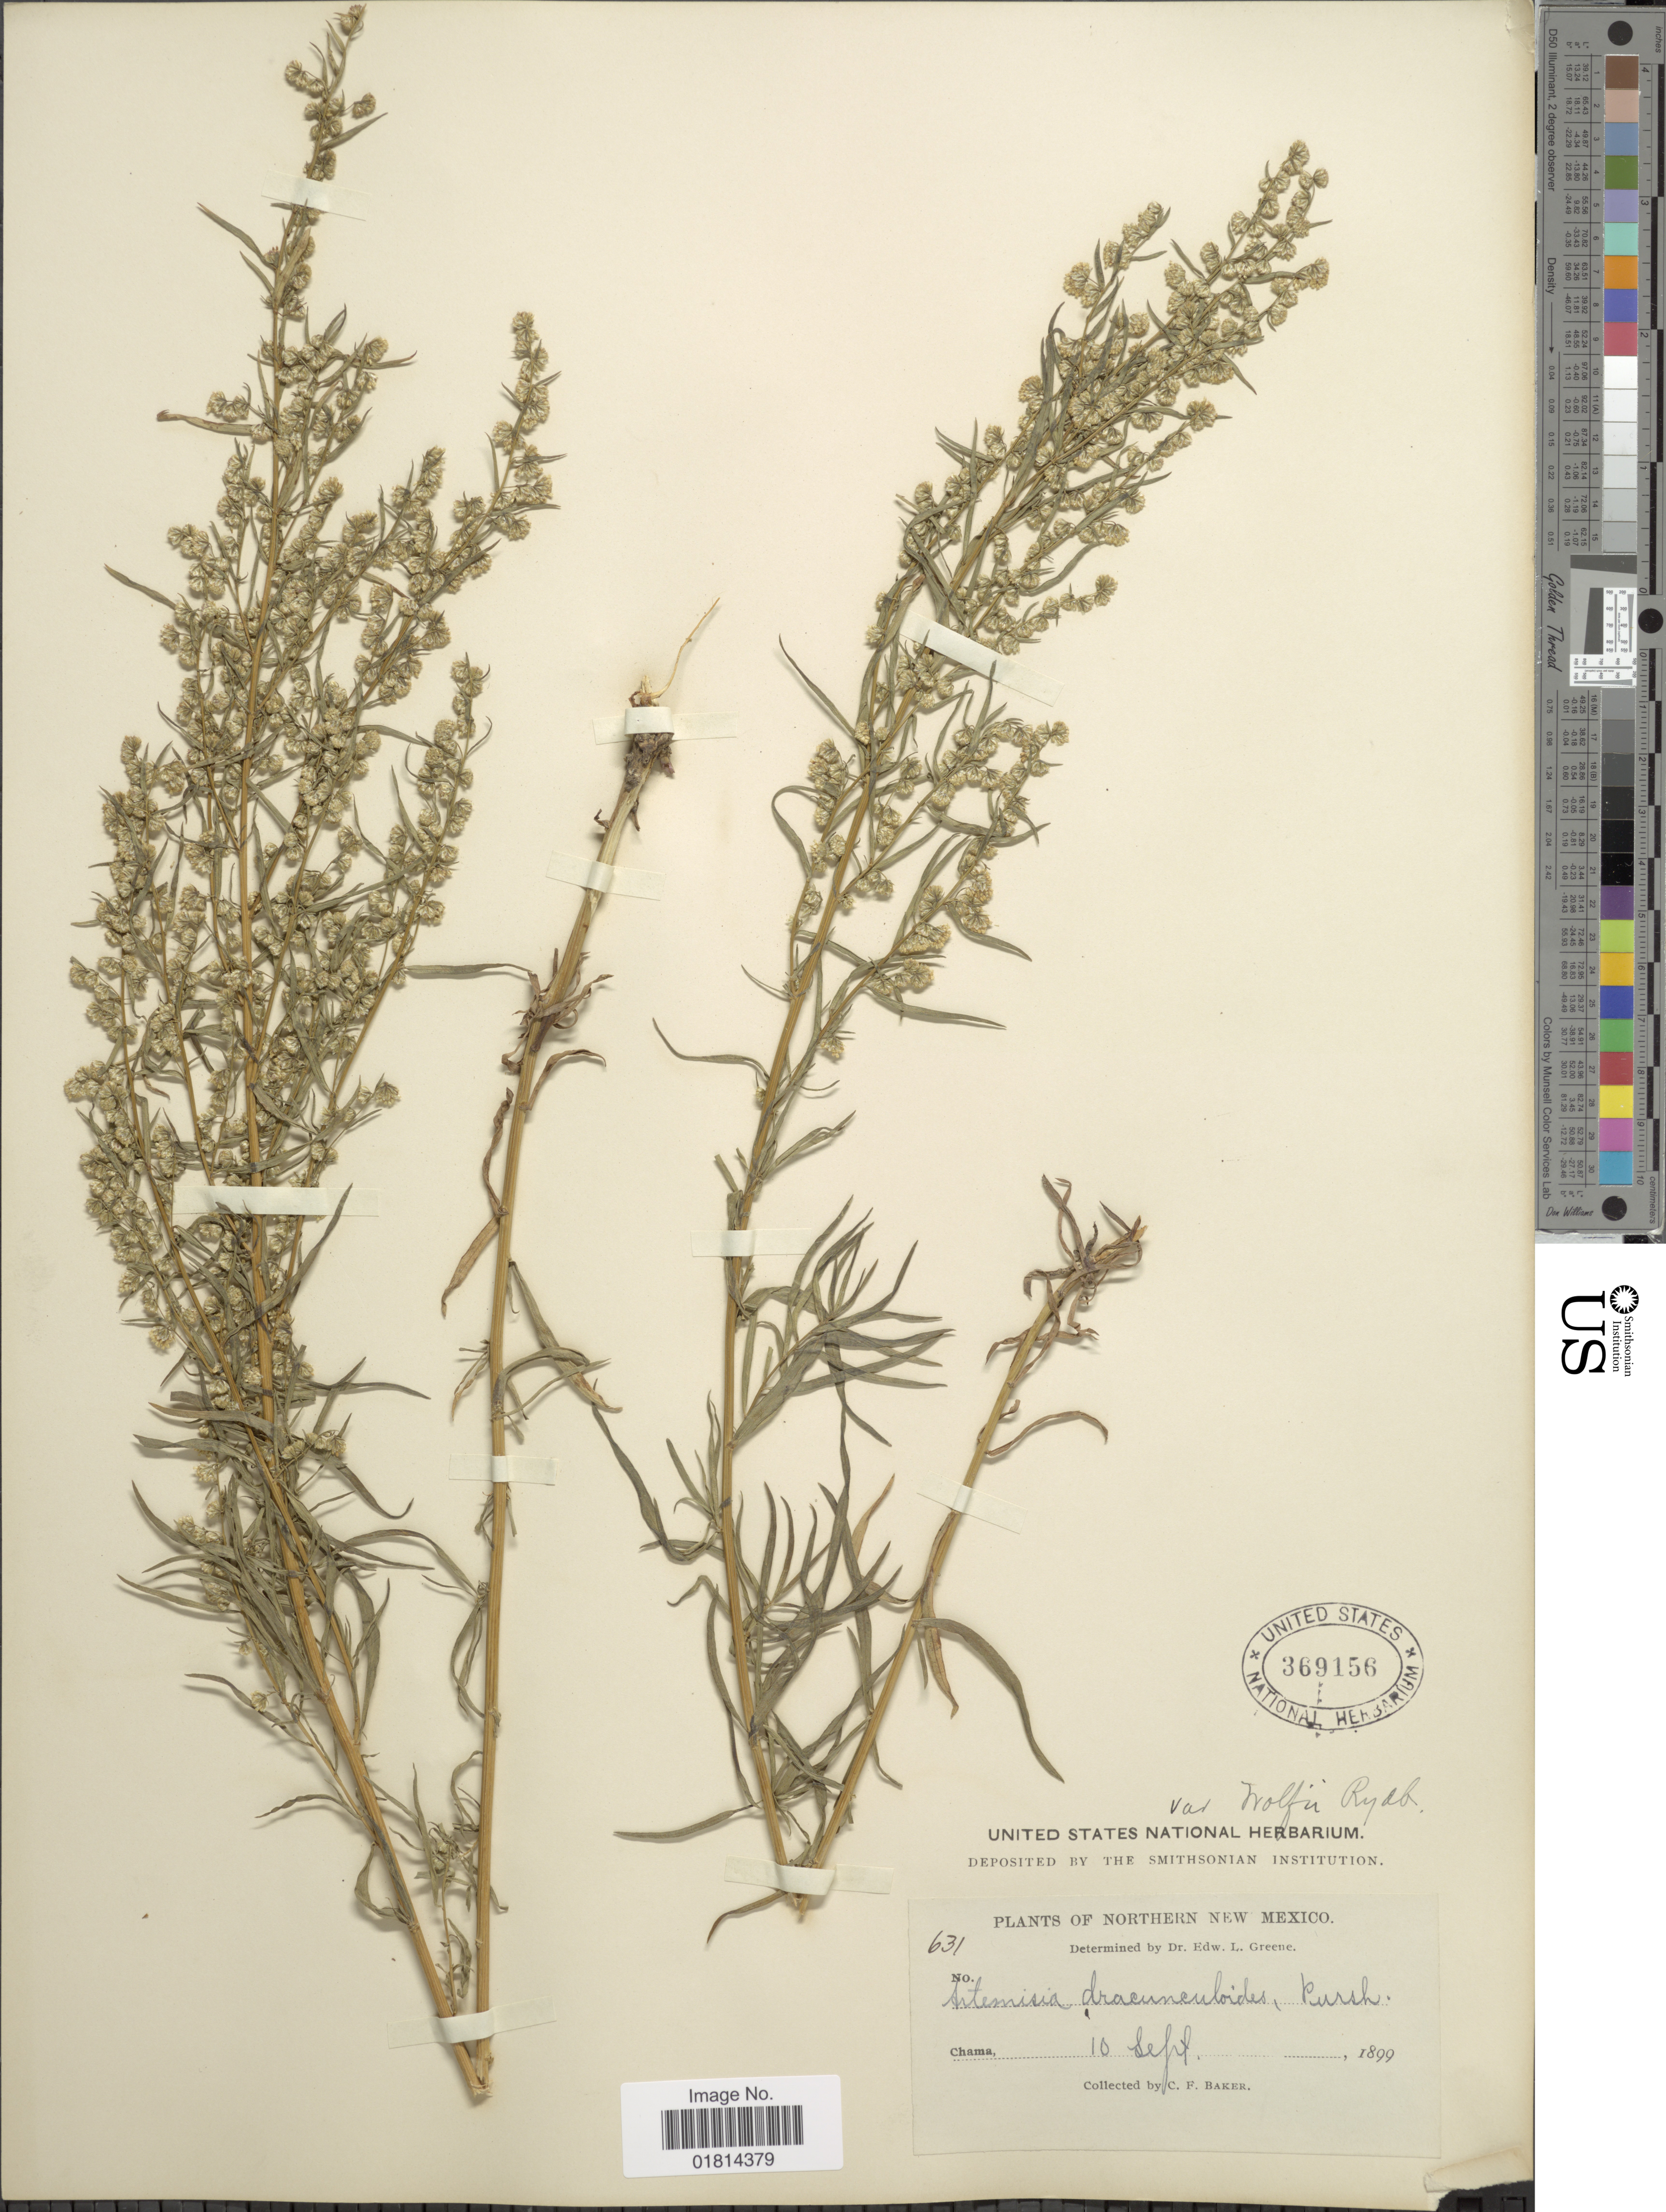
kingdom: Plantae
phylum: Tracheophyta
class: Magnoliopsida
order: Asterales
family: Asteraceae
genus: Artemisia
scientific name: Artemisia aromatica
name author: A. Nelson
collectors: C. F. Baker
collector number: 631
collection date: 1899-09-10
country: United States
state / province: New Mexico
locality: Northern New Mexico. Chama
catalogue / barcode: US 369156